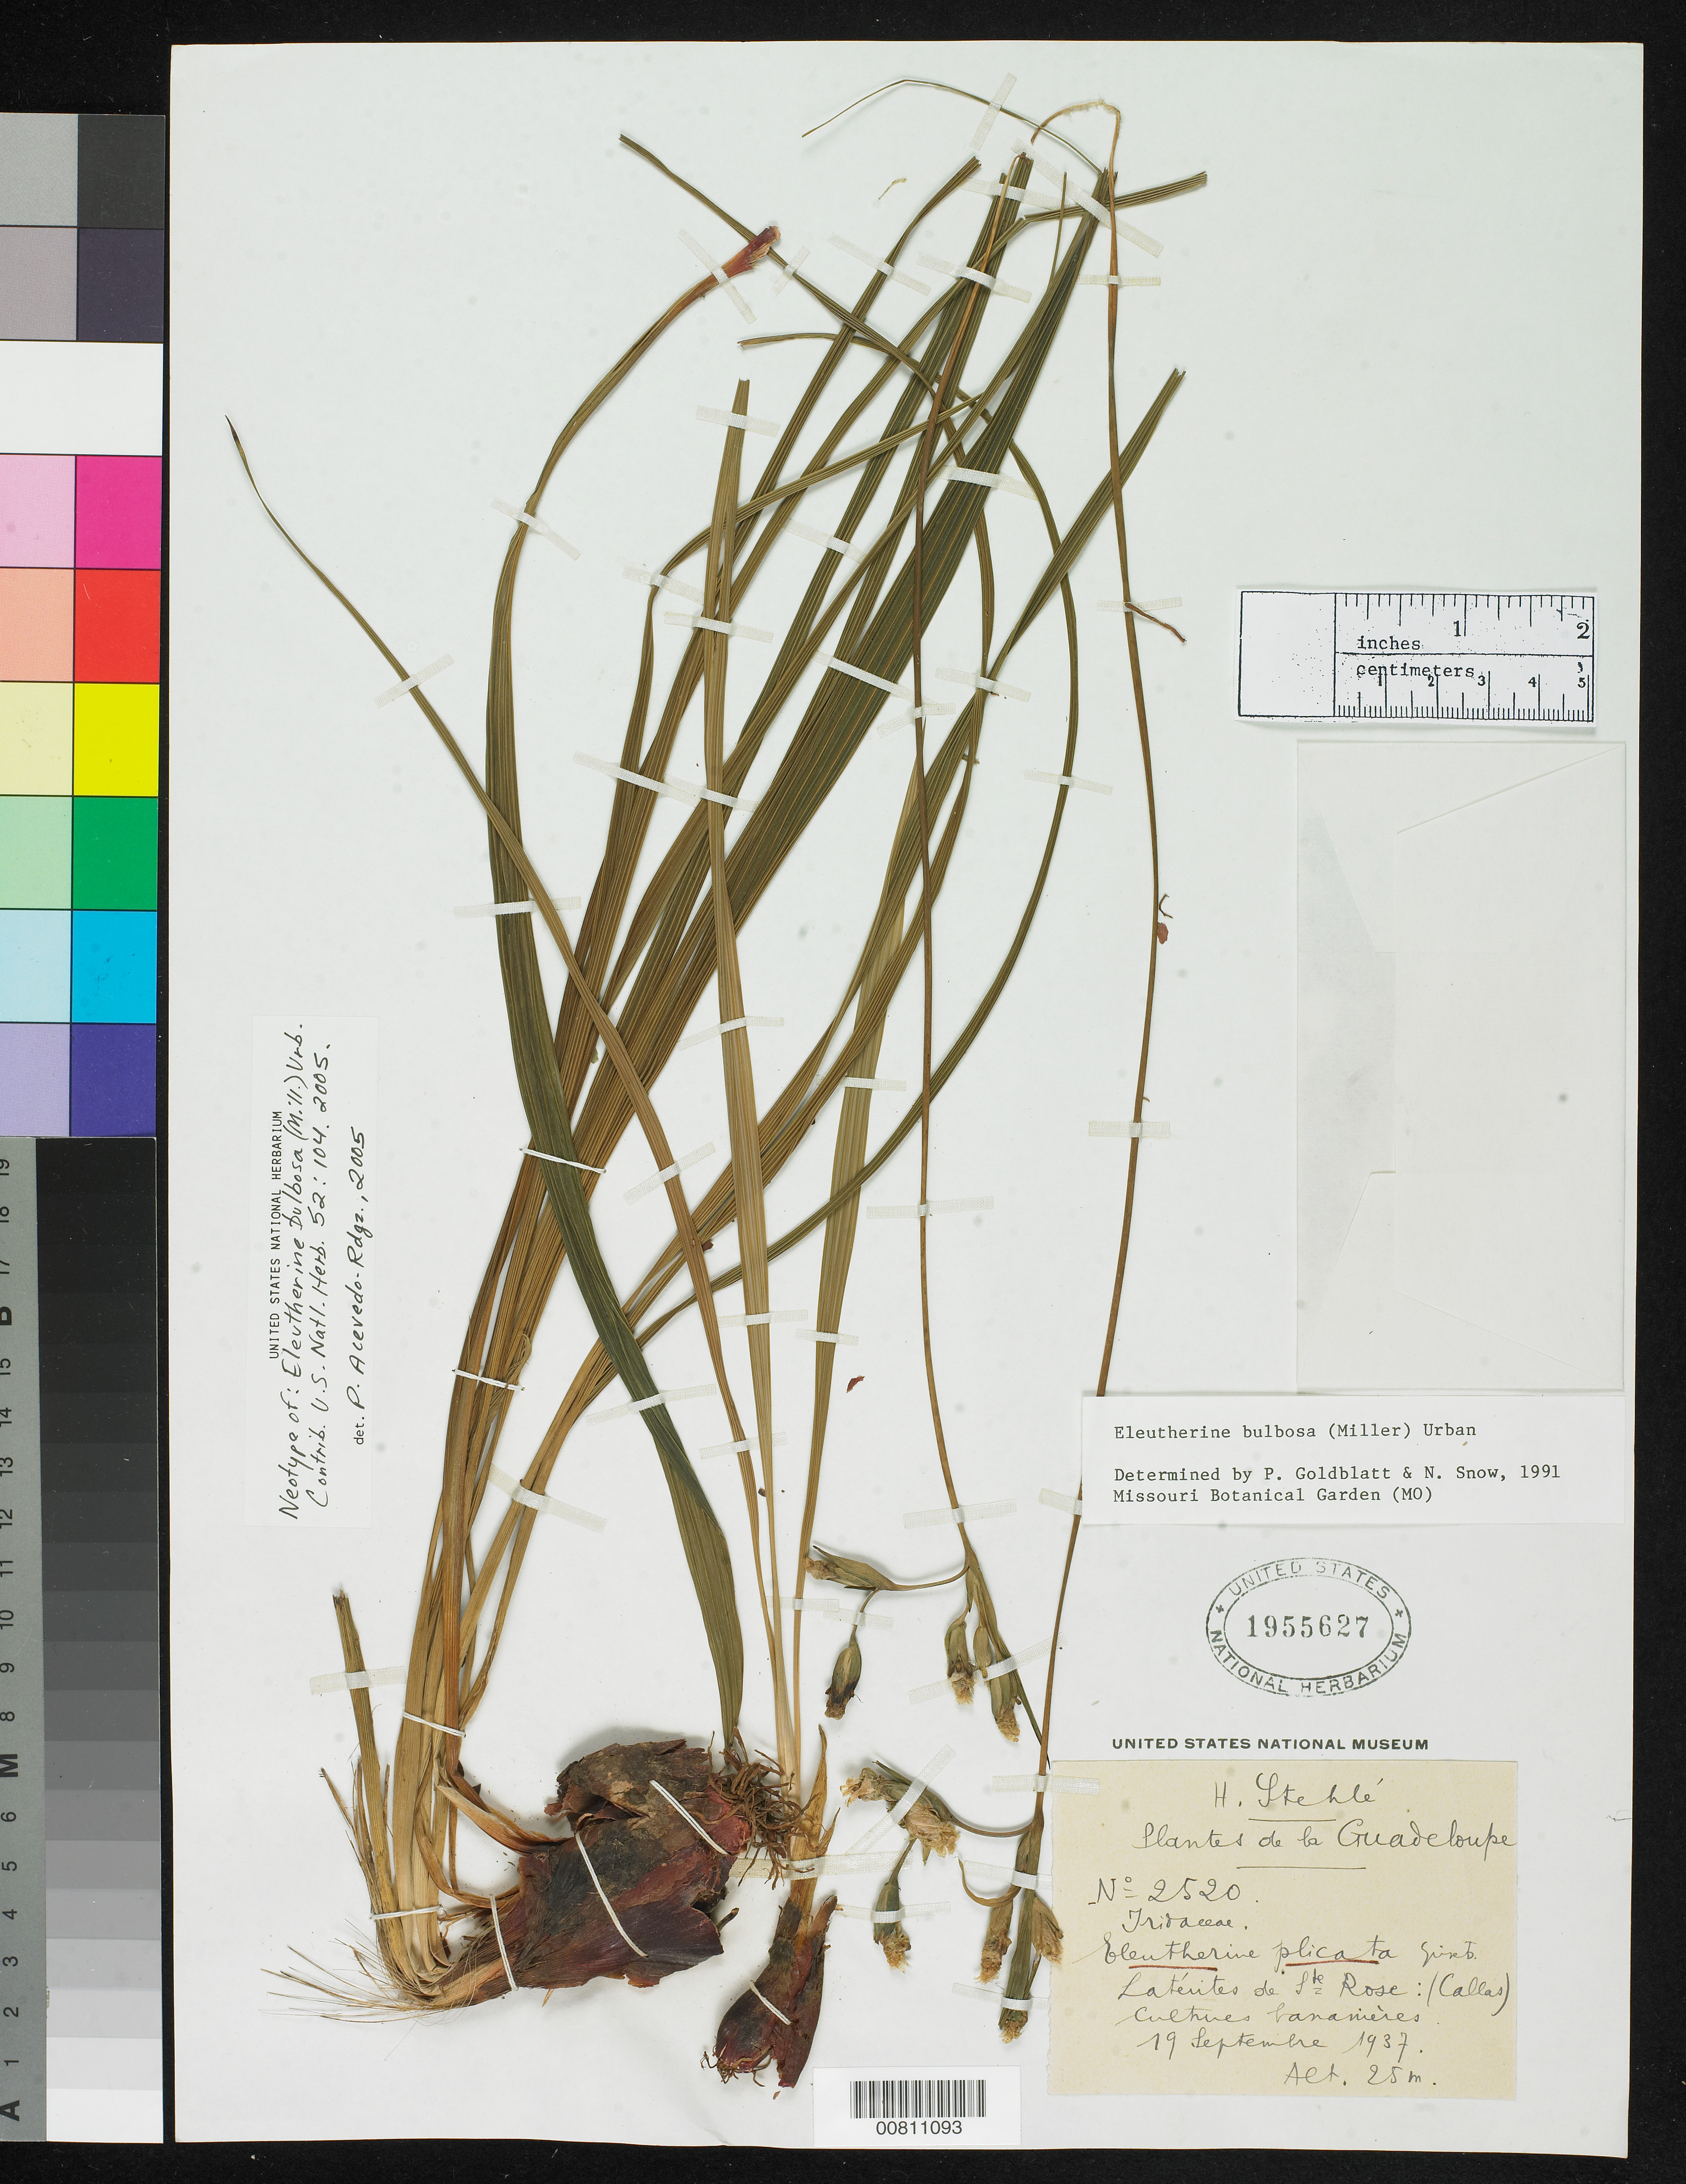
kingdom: Plantae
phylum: Tracheophyta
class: Liliopsida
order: Asparagales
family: Iridaceae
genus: Sisyrinchium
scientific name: Sisyrinchium bulbosum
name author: Mill.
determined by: Goldblatt, P.; Snow, N. W.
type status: Neotype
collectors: H. Stehlé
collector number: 2520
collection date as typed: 19 Sep 1937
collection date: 1937-09-19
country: Guadeloupe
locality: Latérites de Ste. Rosa: (Callas), cultures bananières.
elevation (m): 25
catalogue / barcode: US 1955627